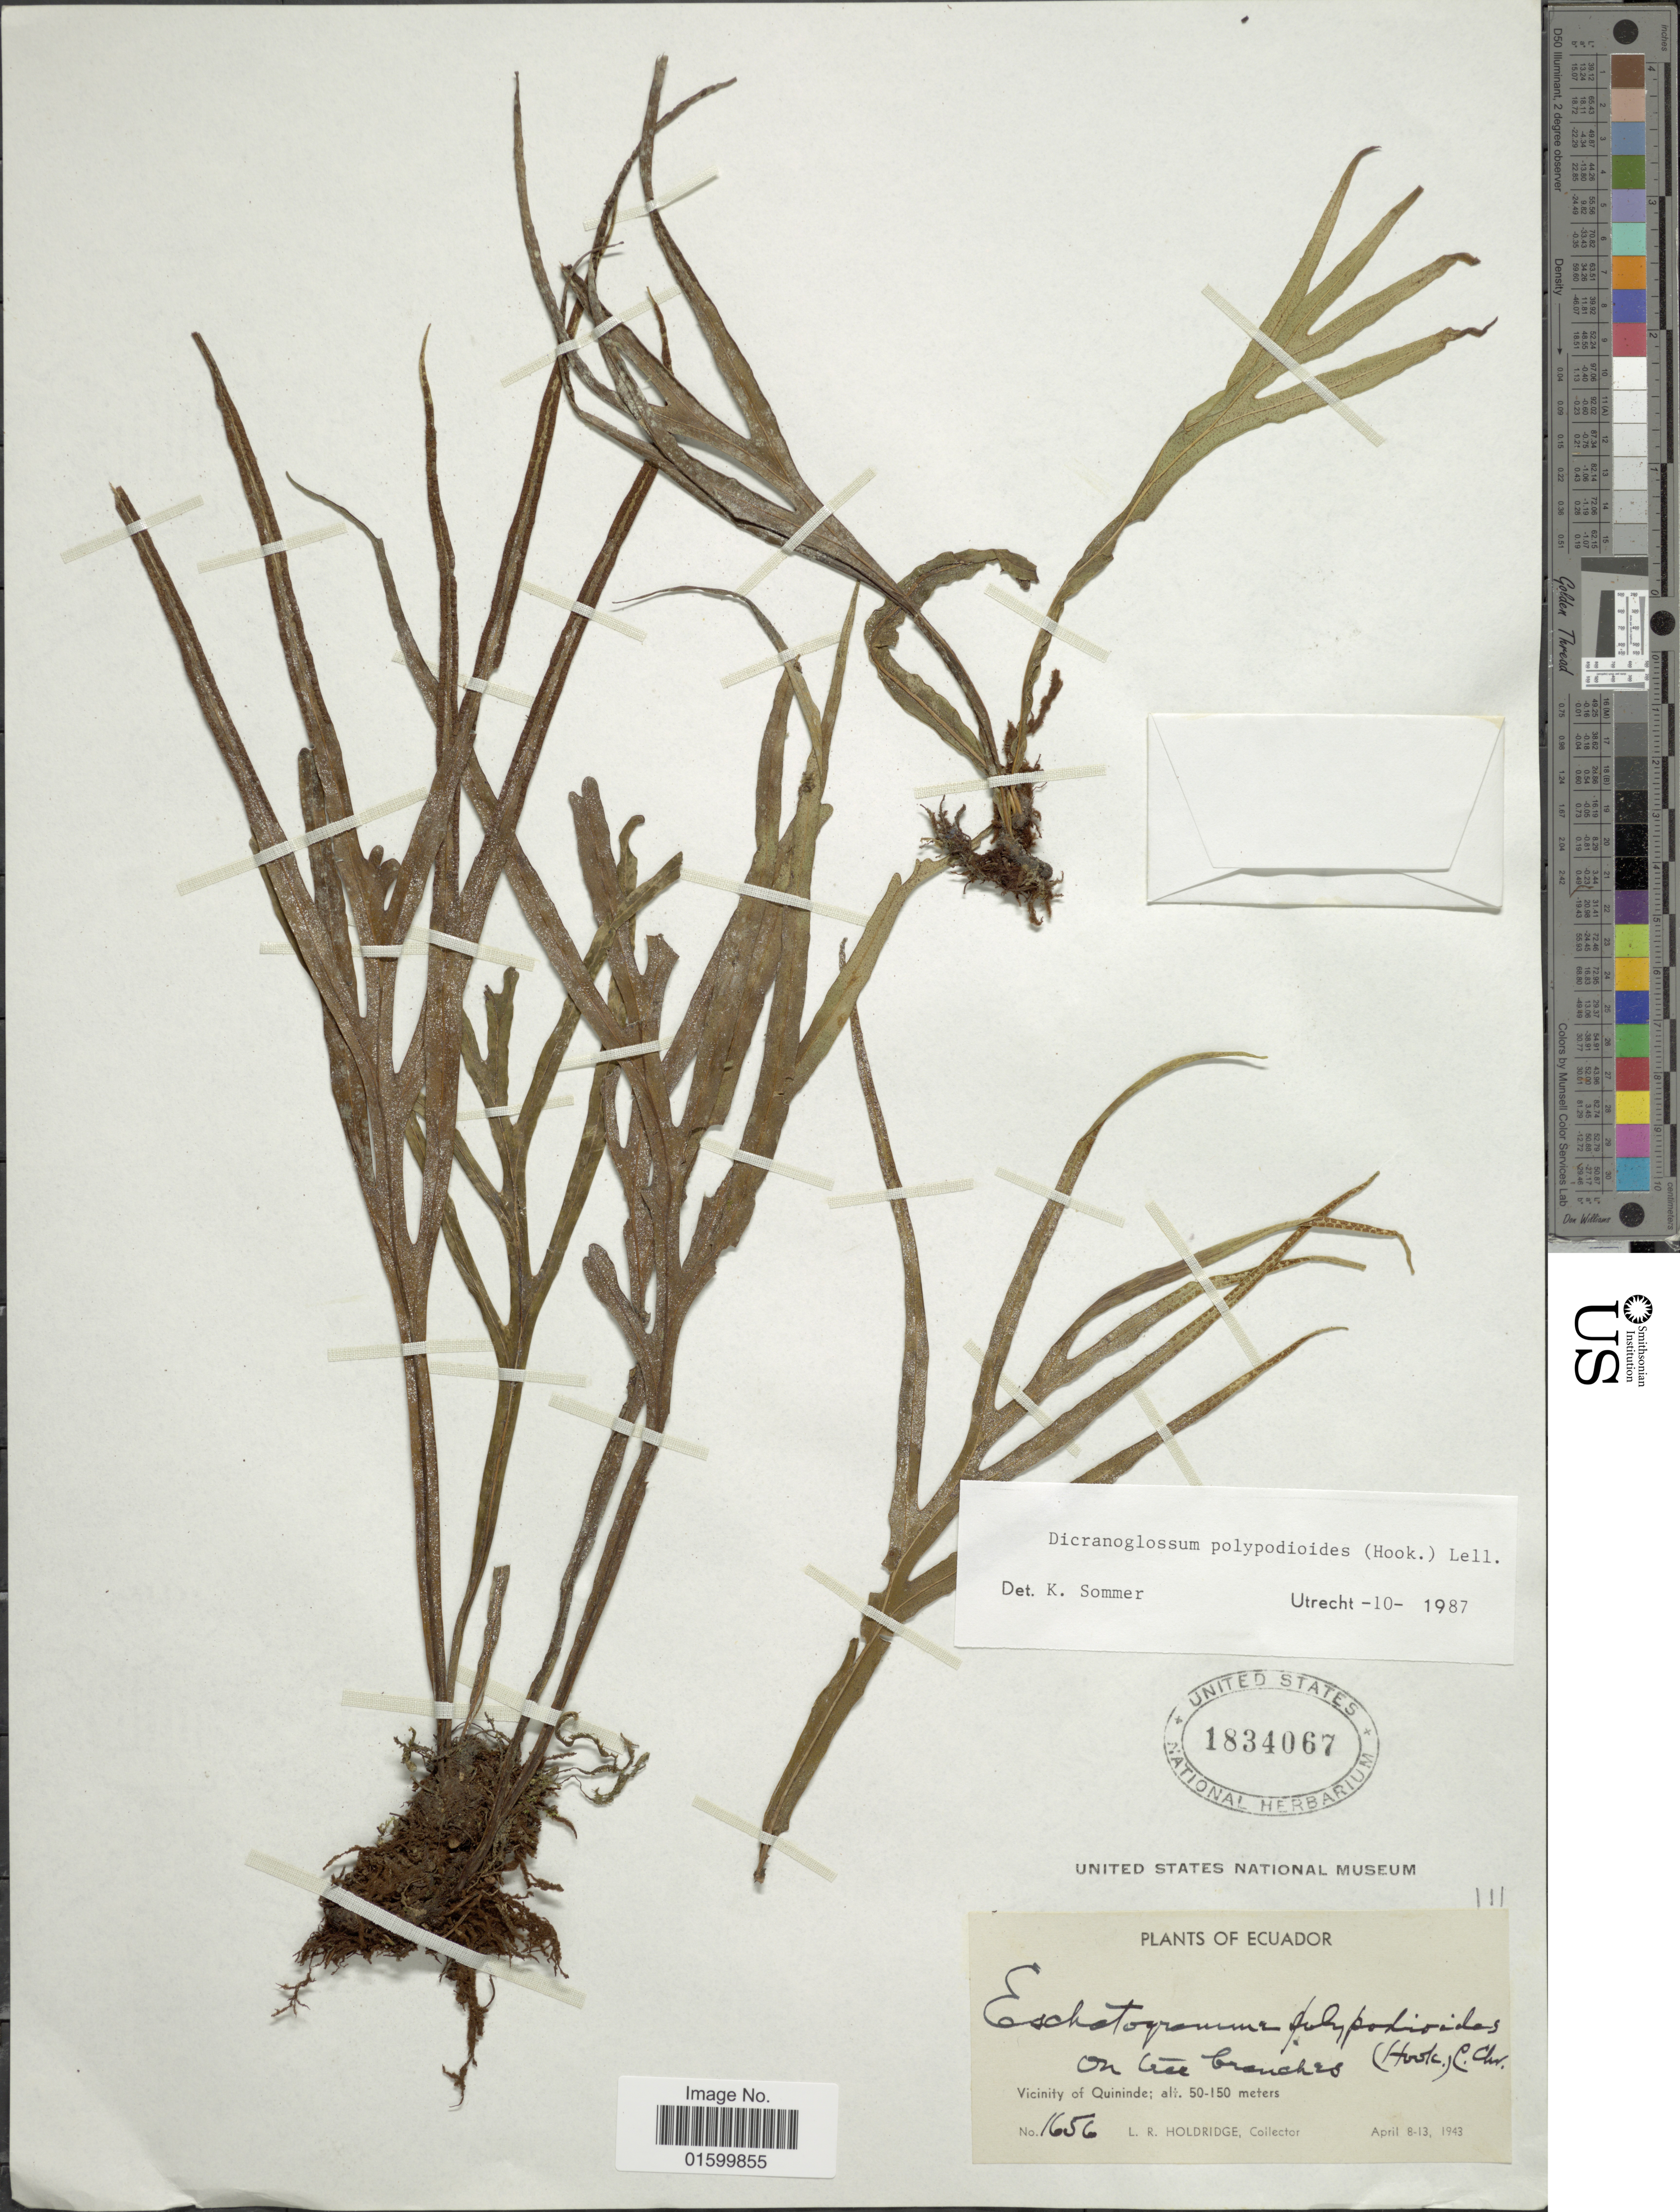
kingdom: Plantae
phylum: Tracheophyta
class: Polypodiopsida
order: Polypodiales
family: Polypodiaceae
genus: Pleopeltis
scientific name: Pleopeltis polypodioides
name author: (L.) E.G. Andrews & Windham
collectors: L. Holdridge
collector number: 1656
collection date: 1943-04-08/1943-04-13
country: Ecuador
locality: Vicinity of Quininde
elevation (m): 50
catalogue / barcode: US 1834067